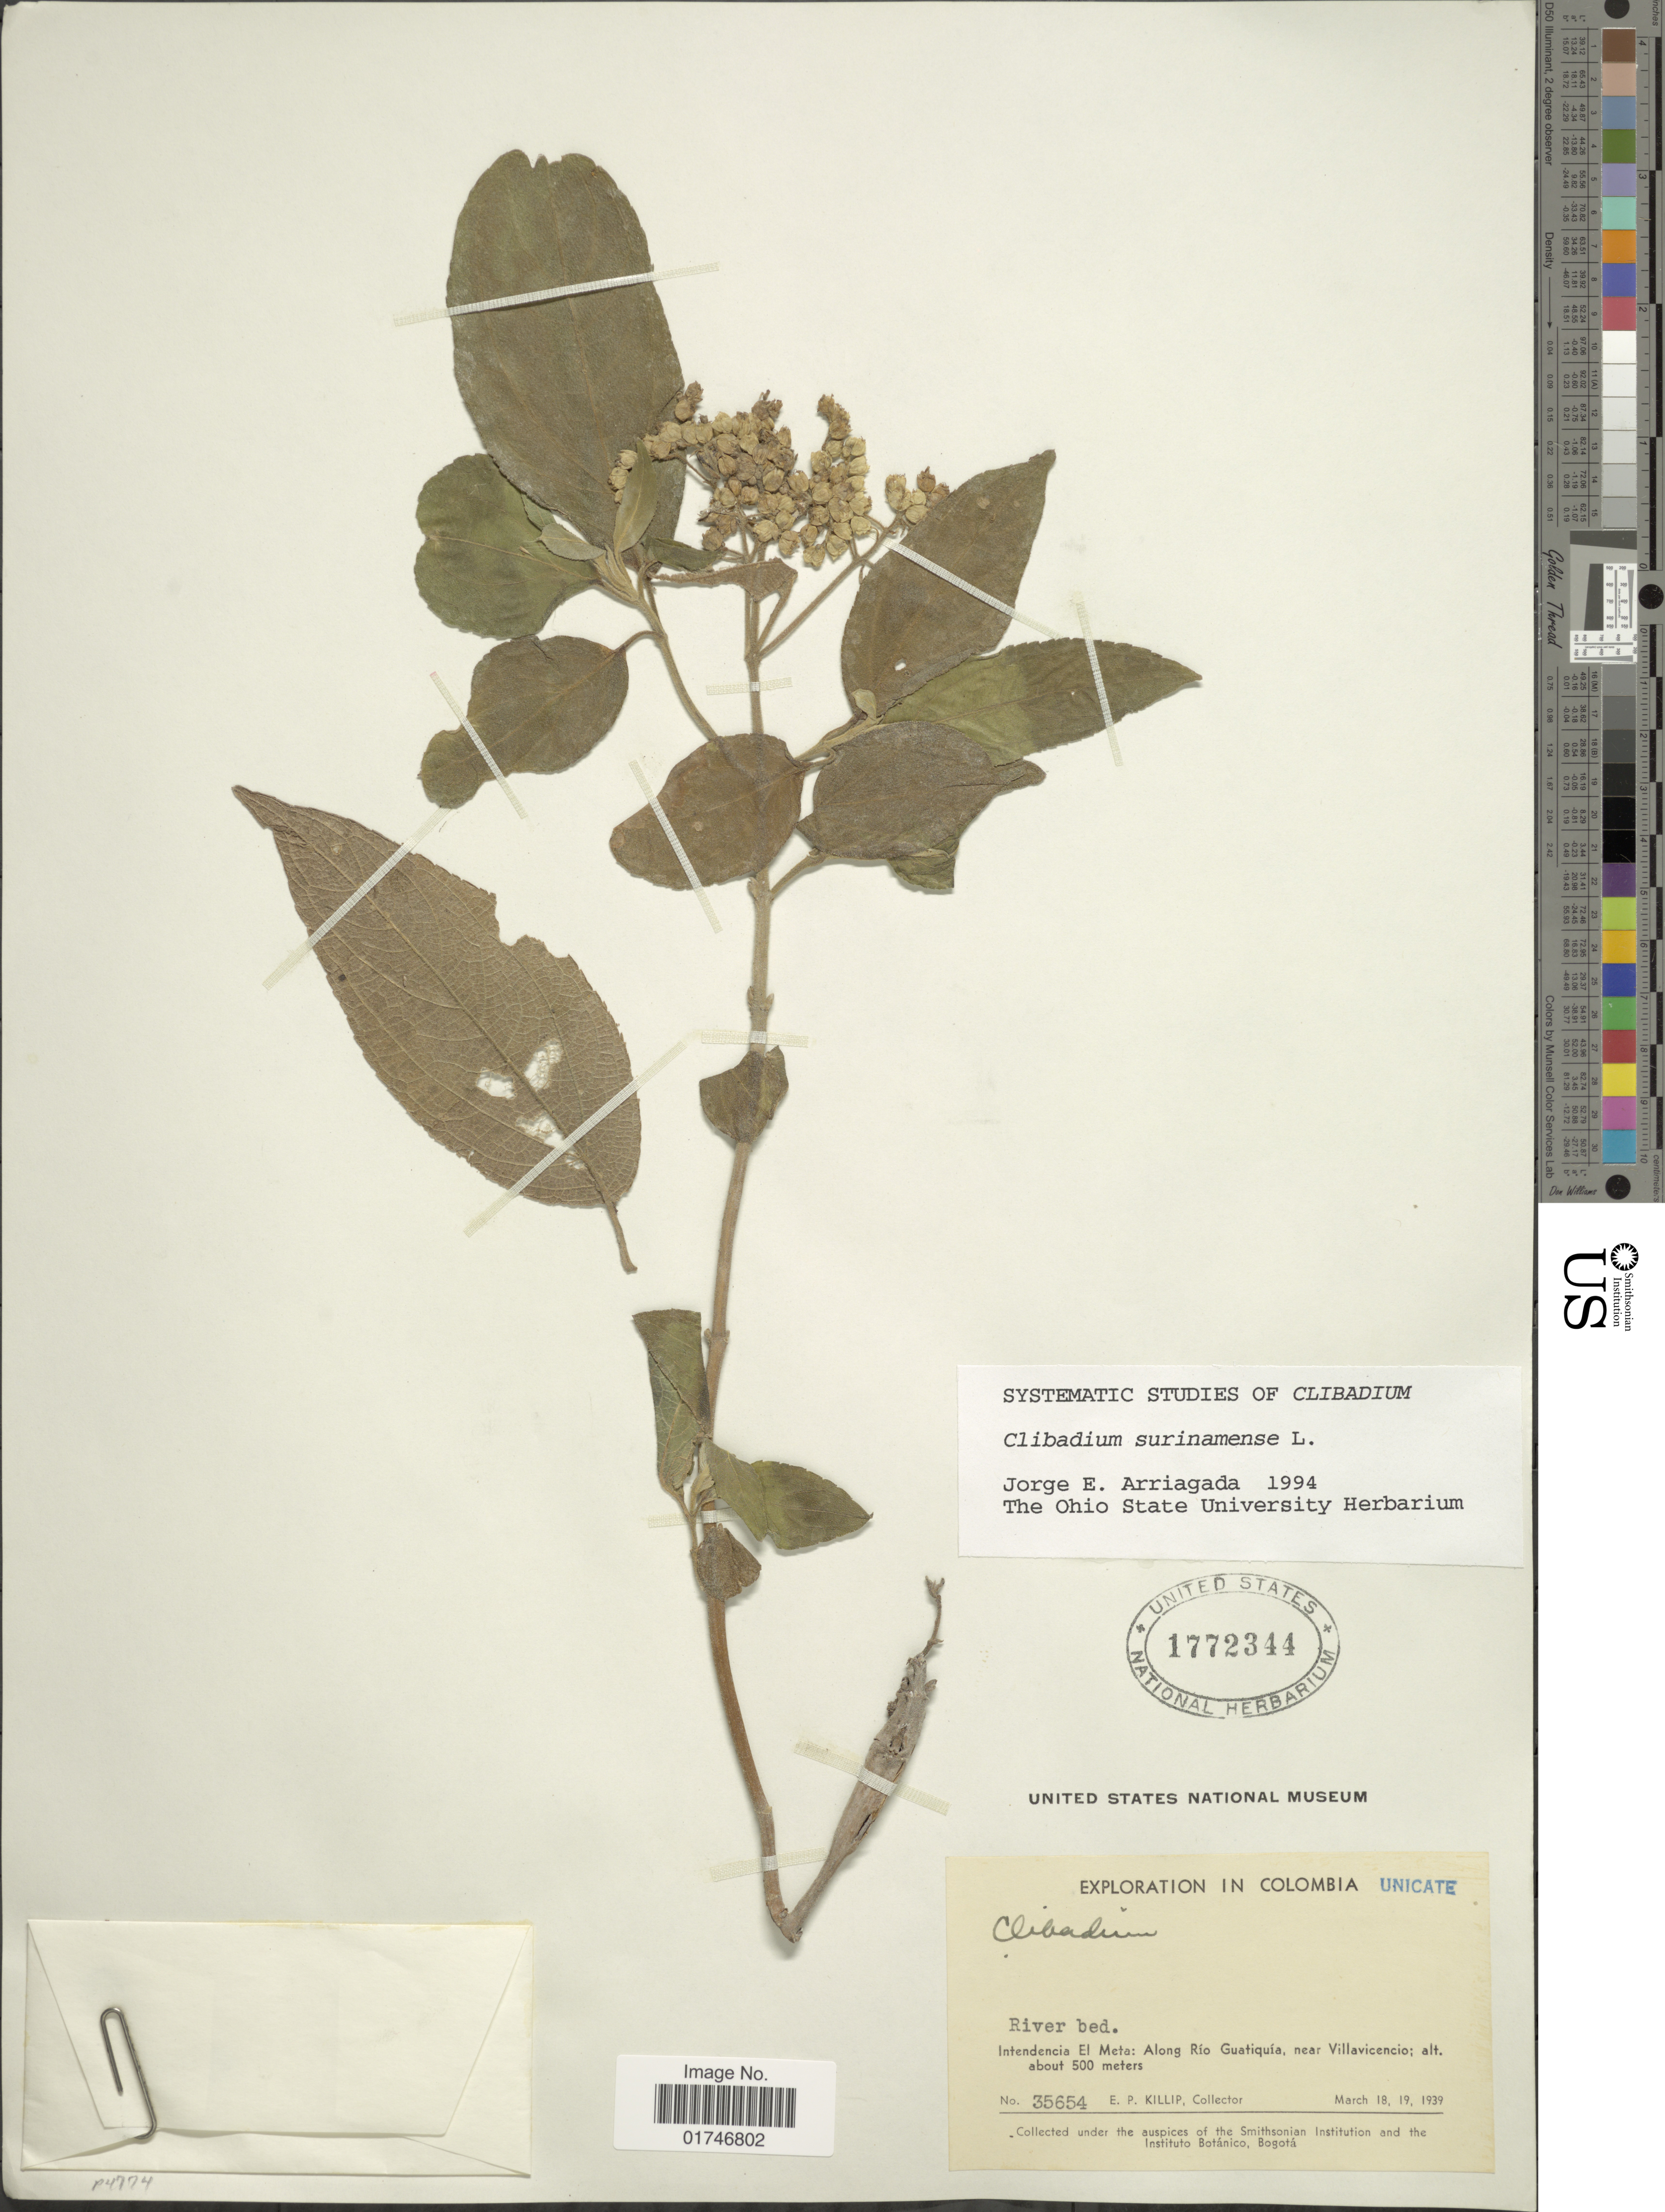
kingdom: Plantae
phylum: Tracheophyta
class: Magnoliopsida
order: Asterales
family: Asteraceae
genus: Clibadium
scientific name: Clibadium surinamense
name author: L.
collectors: E. P. Killip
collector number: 35654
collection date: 1939-03-18/1939-03-19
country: Colombia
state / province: Meta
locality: Intendencia El Meta: Along Rio Guatiquía, near Villavicencio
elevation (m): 500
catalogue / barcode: US 1772344